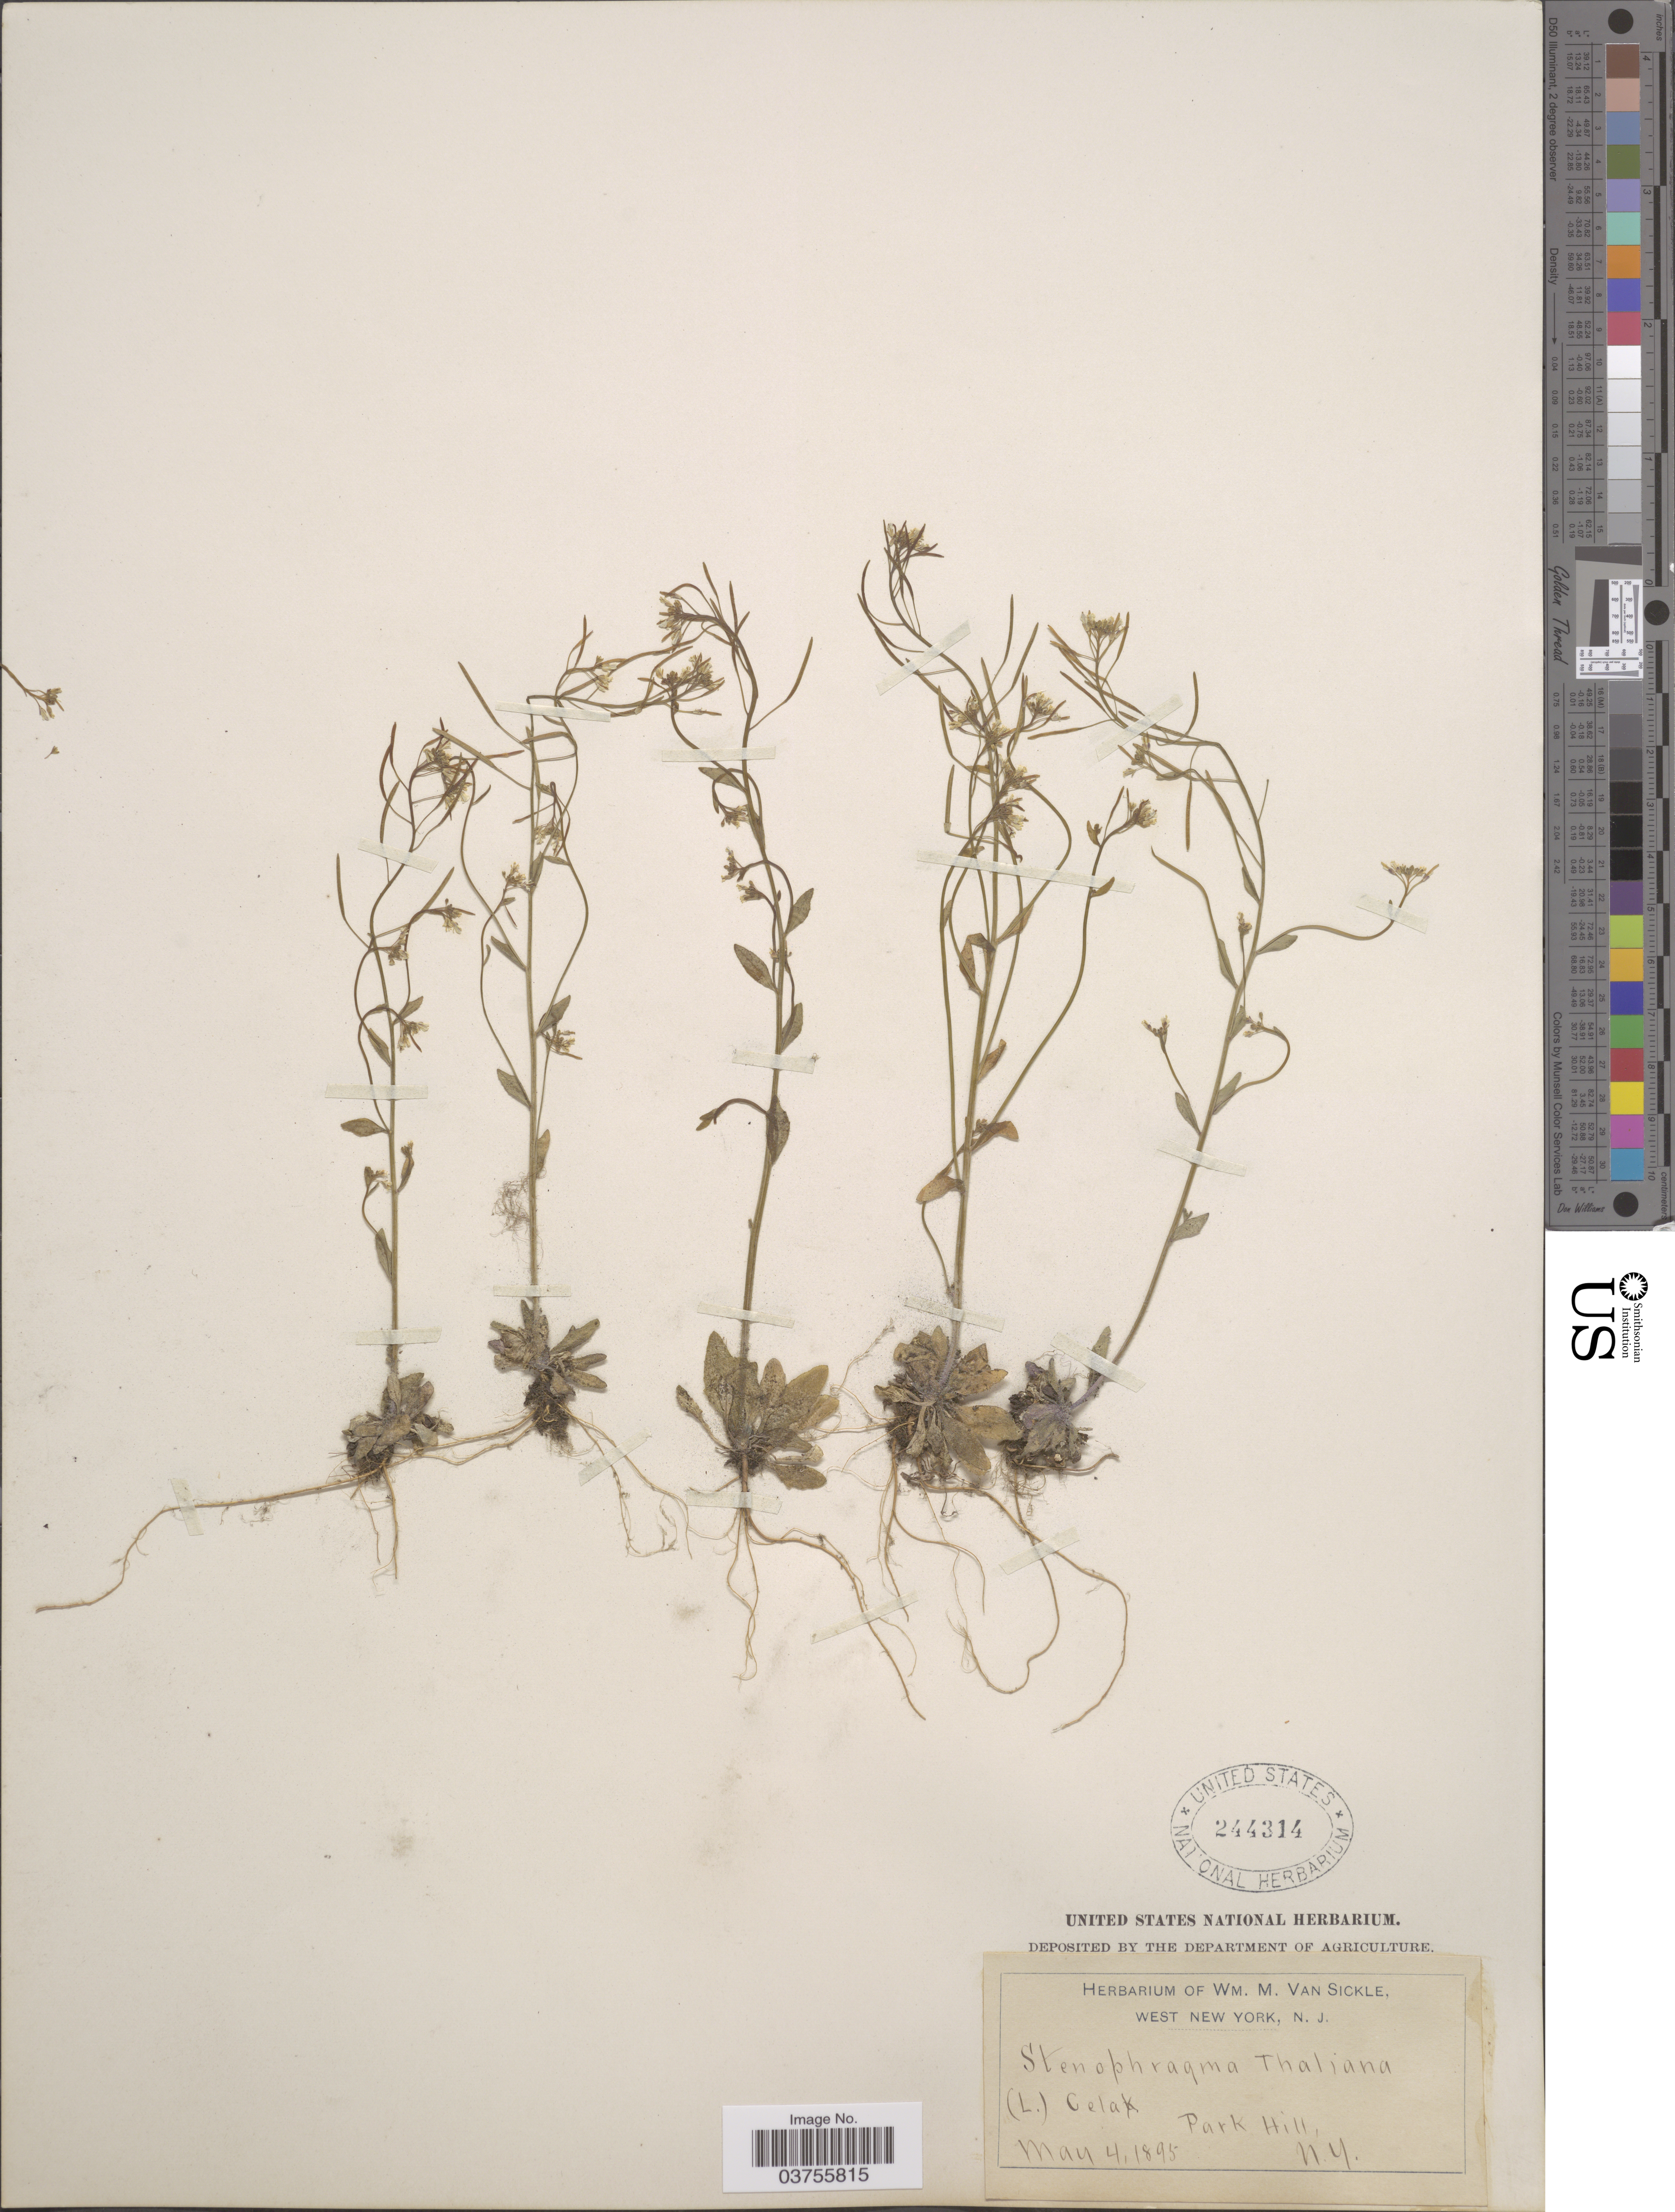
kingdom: Plantae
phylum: Tracheophyta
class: Magnoliopsida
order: Brassicales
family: Brassicaceae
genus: Arabidopsis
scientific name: Arabidopsis thaliana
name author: (L.) Heynh.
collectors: ex herb. Wm. M. Van Sickle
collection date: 1895-05-04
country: United States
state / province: New York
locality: Park Hill.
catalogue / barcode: US 244314